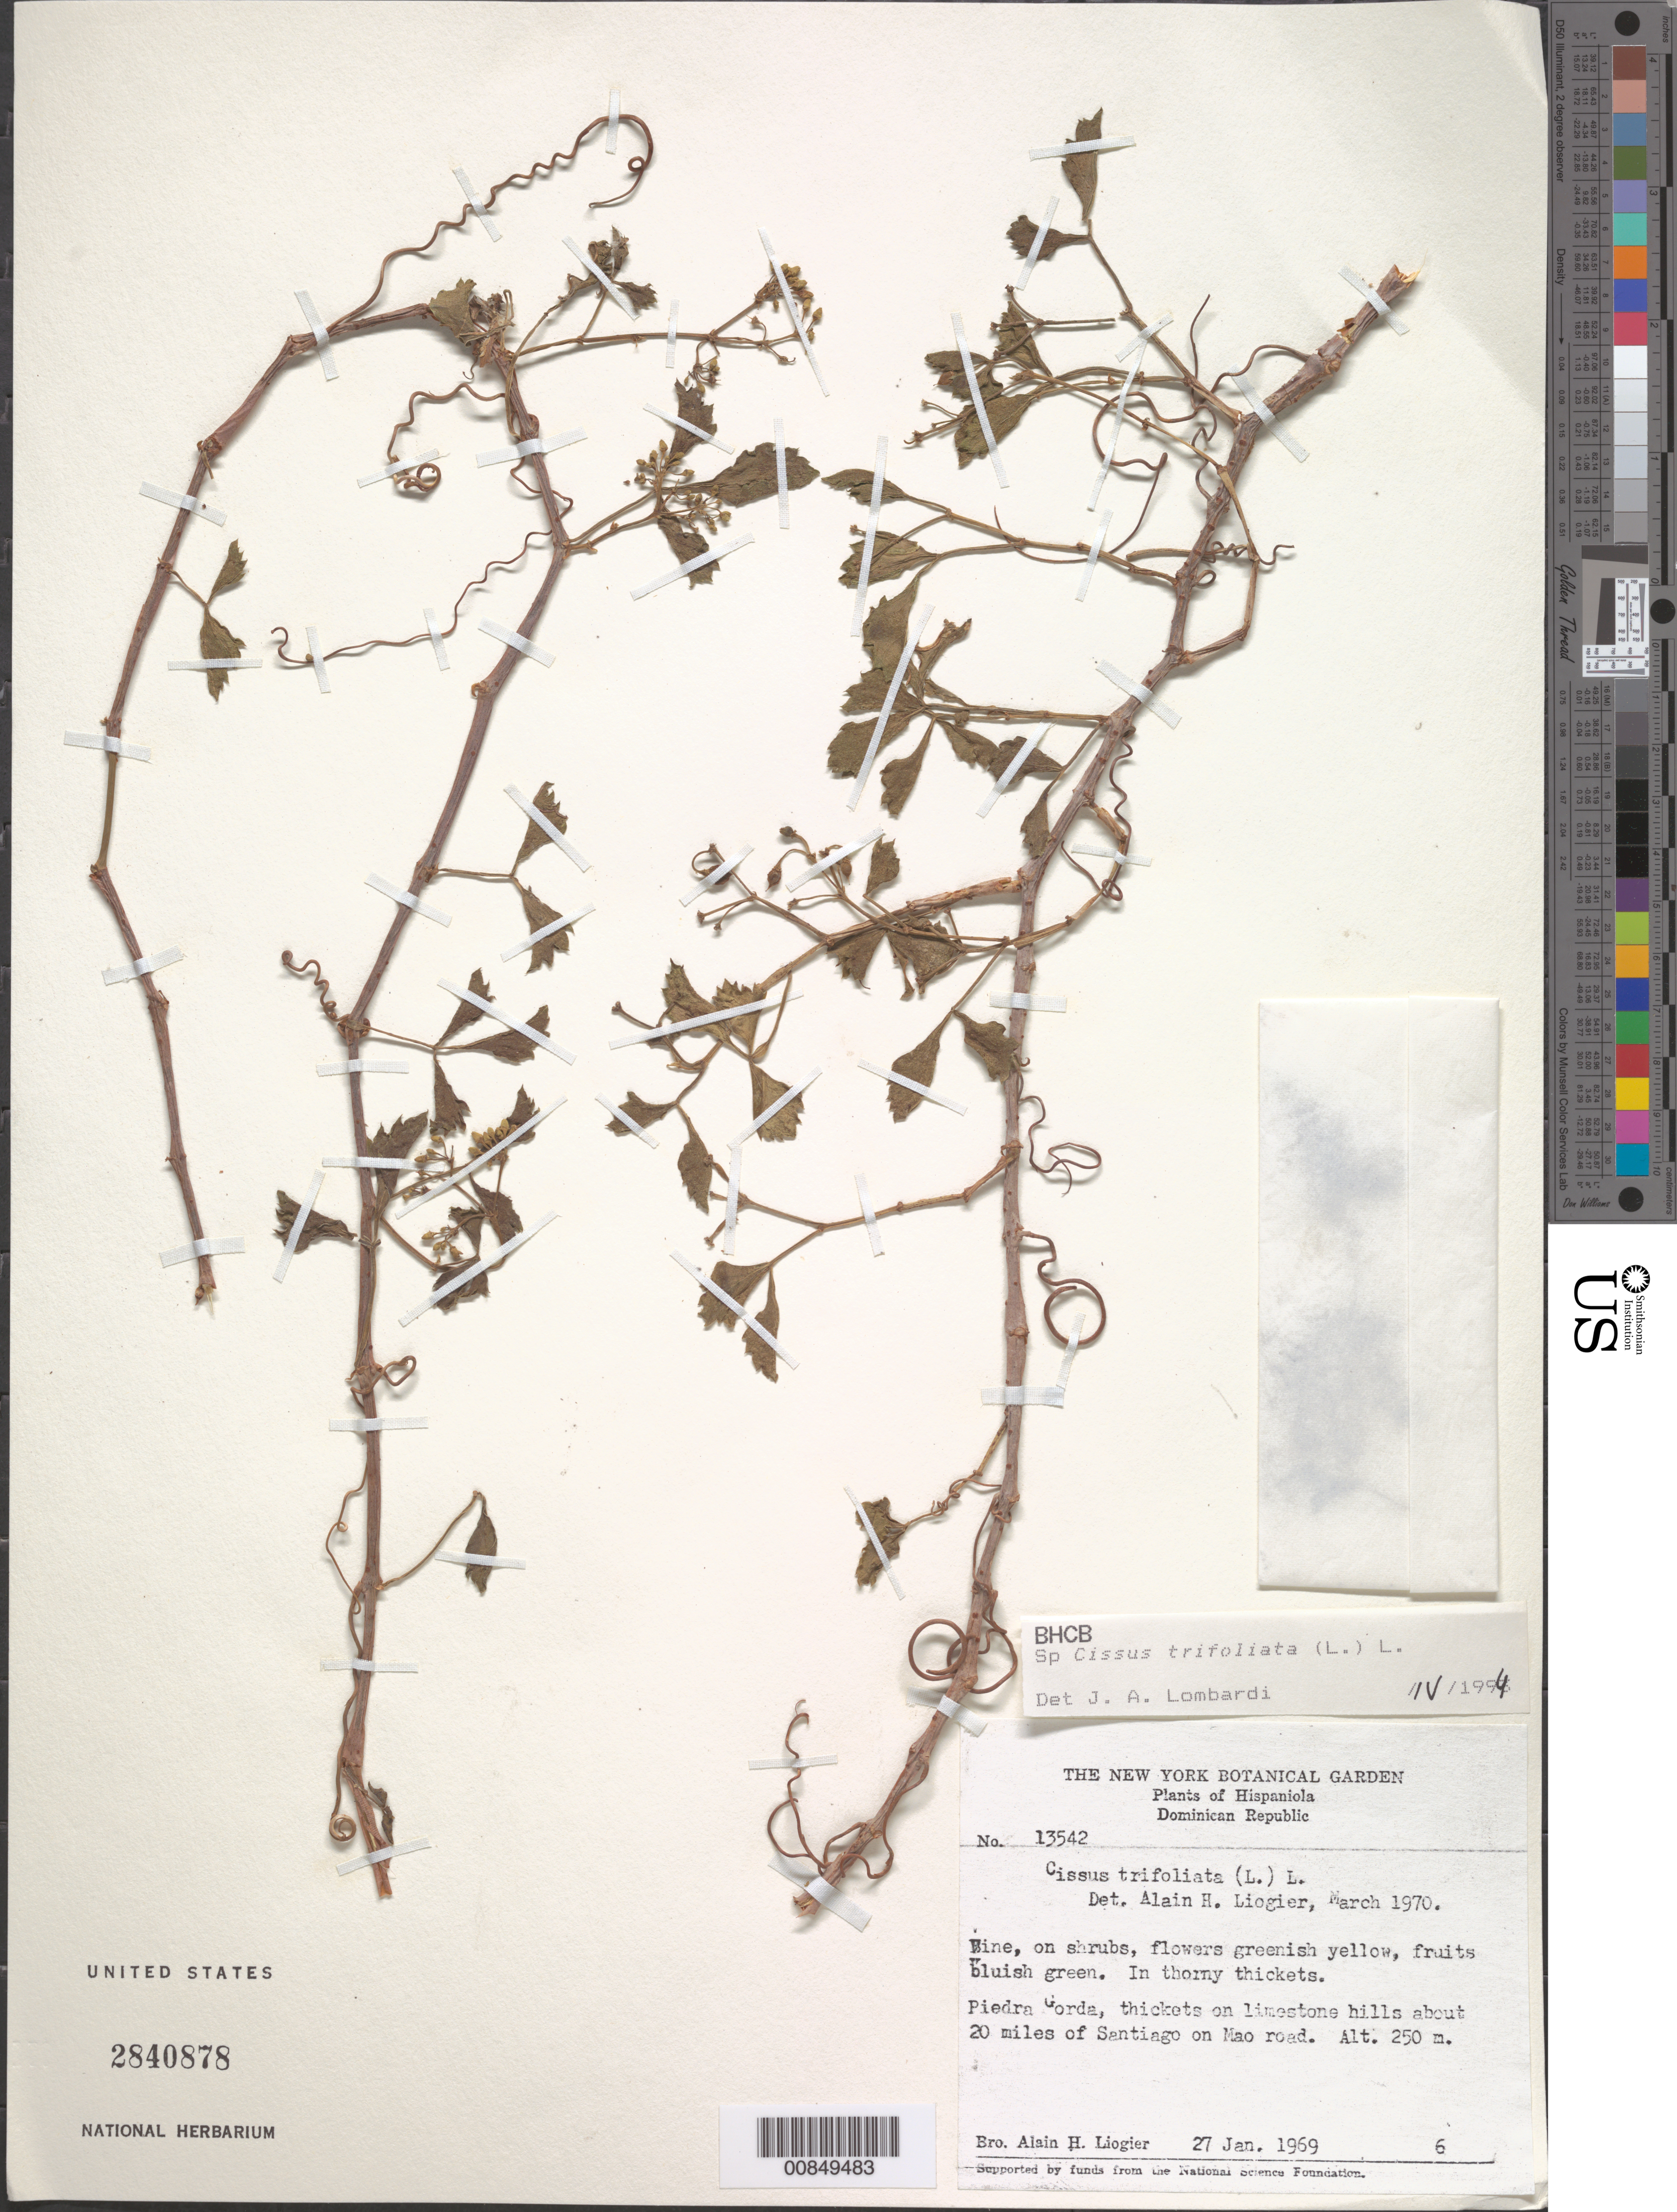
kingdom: Plantae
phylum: Tracheophyta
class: Magnoliopsida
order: Vitales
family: Vitaceae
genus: Cissus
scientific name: Cissus trifoliata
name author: (L.) L.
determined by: Lombardi, Julio A.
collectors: A. H. Liogier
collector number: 13542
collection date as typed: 27 Jan 1969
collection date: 1969-01-27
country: Dominican Republic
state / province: Santiago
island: Hispaniola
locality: Piedra Gorda, about 20 miles of Santiago on Mao road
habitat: On shrubs, in thorny thickets on limestone hills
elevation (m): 250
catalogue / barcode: US 2840878